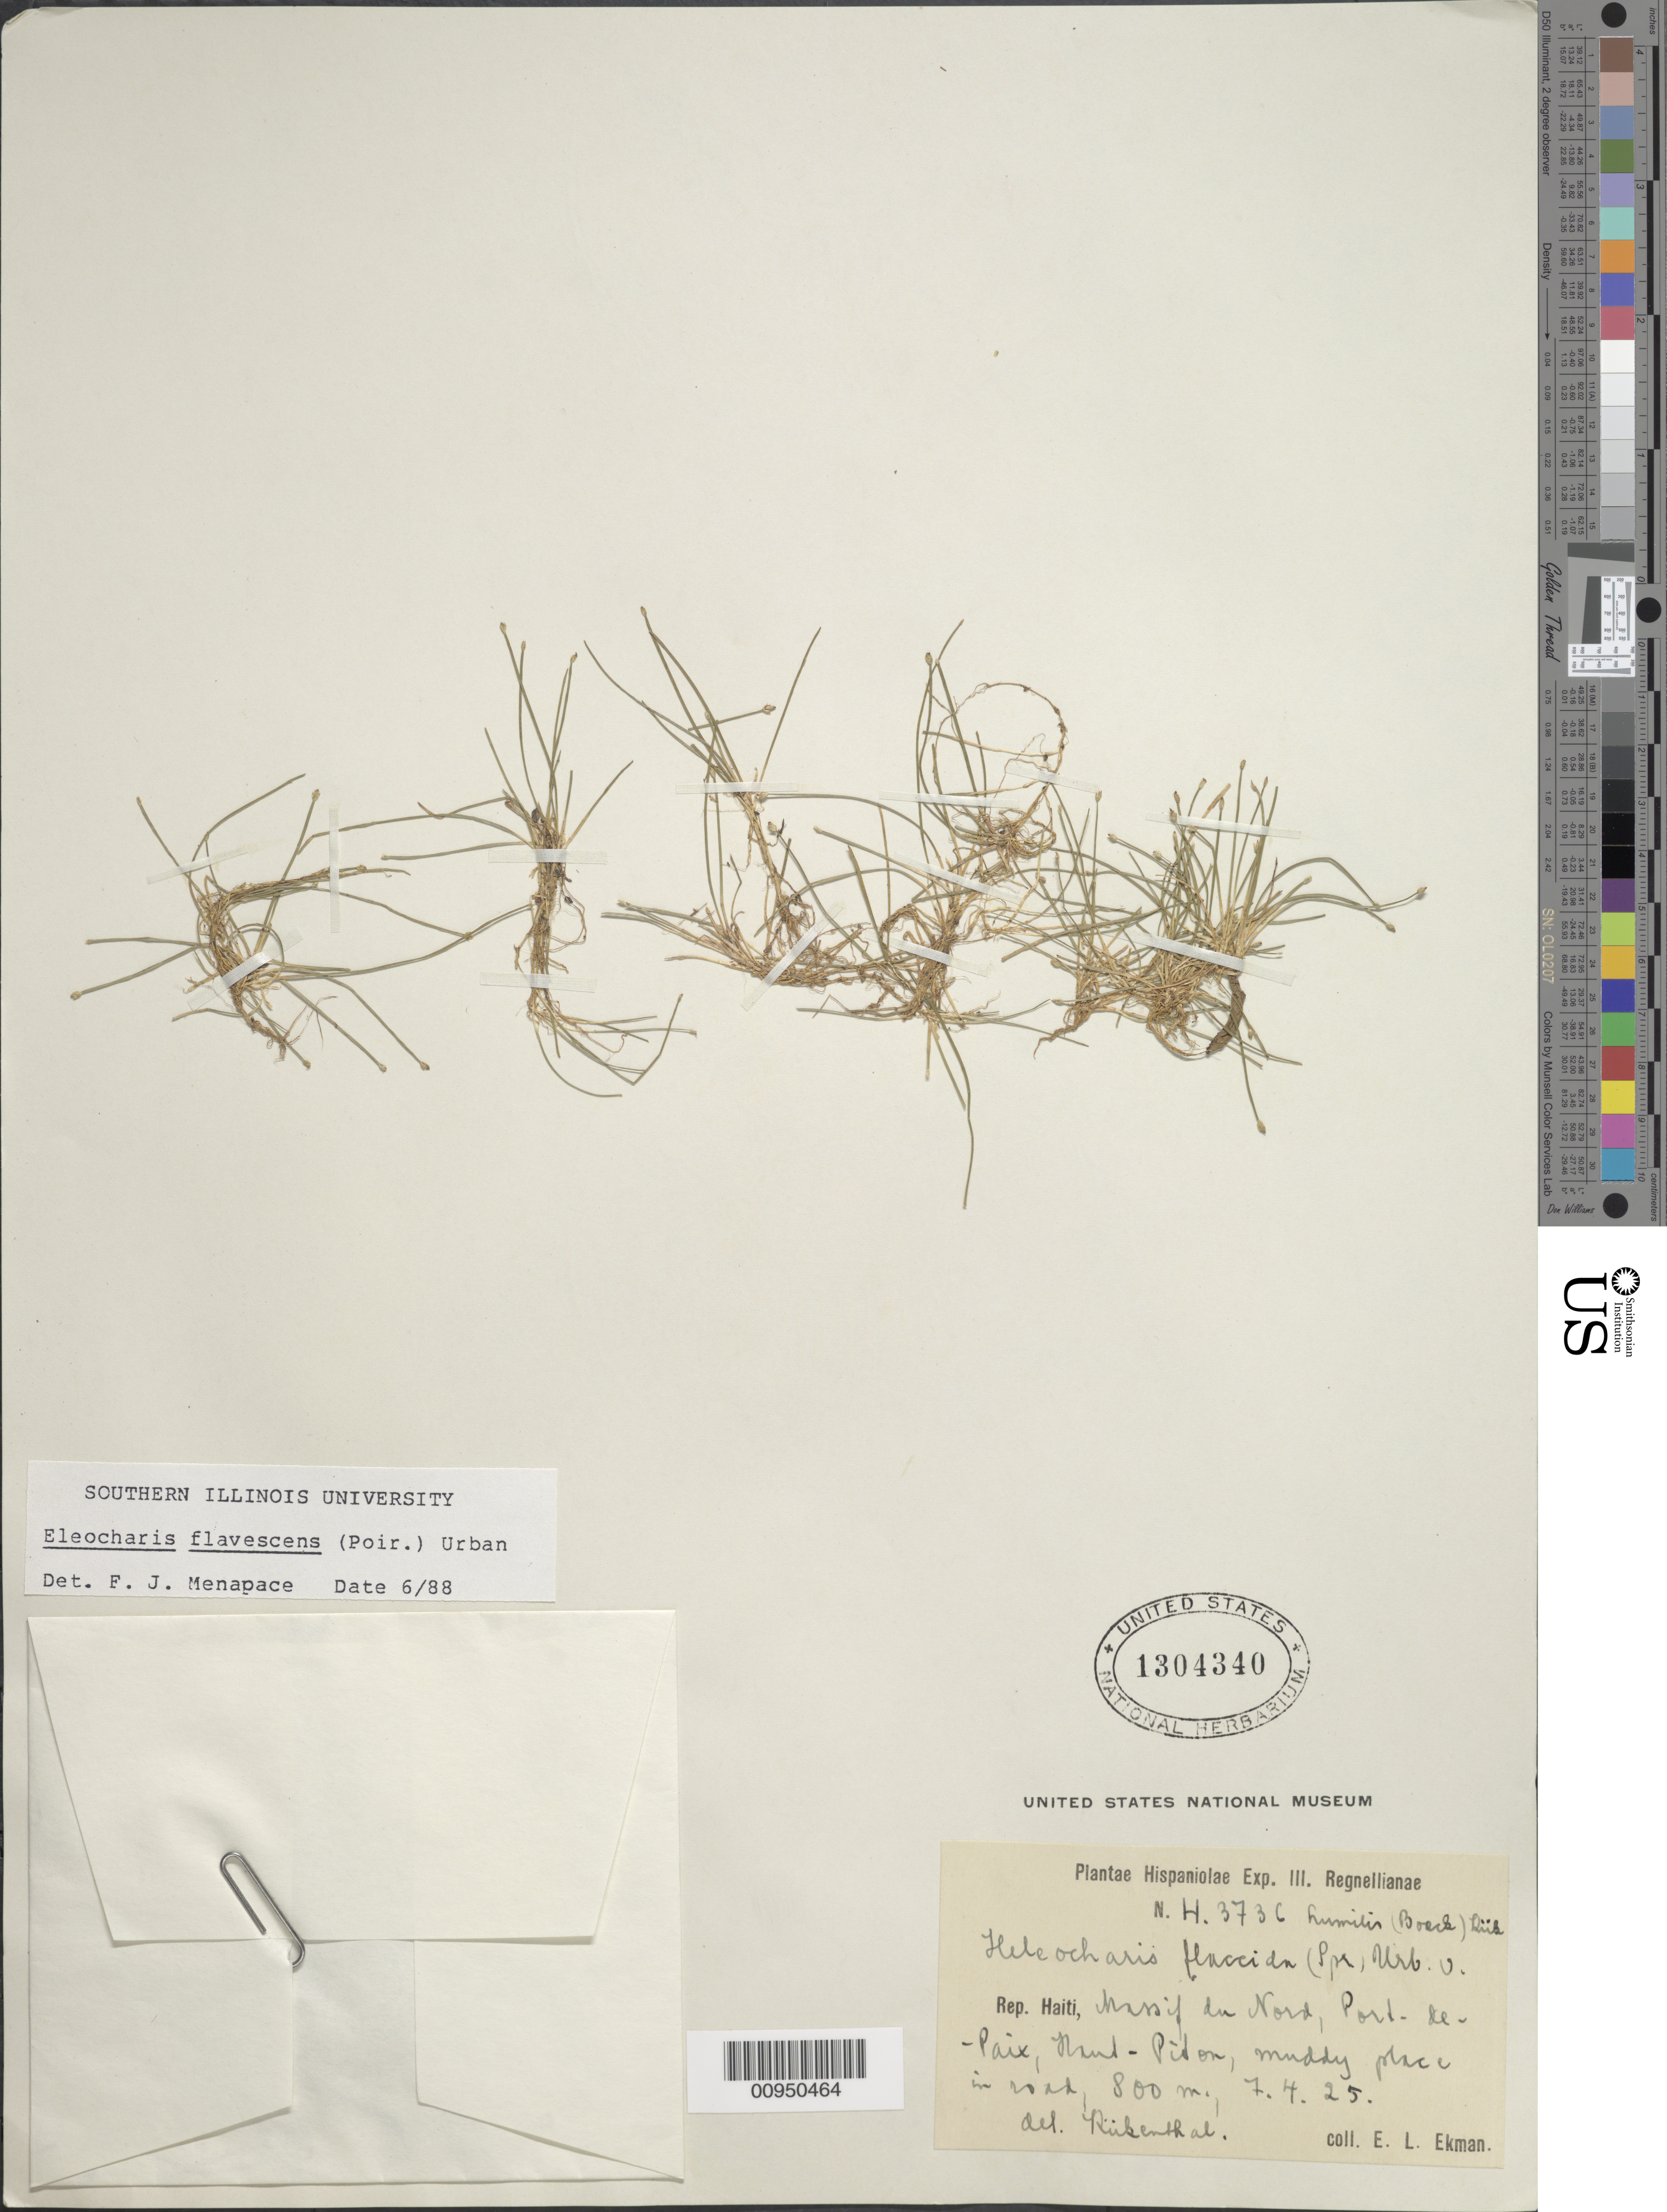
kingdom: Plantae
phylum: Tracheophyta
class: Liliopsida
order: Poales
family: Cyperaceae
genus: Eleocharis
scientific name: Eleocharis flavescens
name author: (Poir.) Urb.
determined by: Menapace, F. J.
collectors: E. L. Ekman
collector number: H 3736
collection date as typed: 07 Apr 1925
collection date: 1925-04-07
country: Haiti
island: Hispaniola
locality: Massif du Nord, Port de Paix, Haut Pìton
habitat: Muddy place in road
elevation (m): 800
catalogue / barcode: US 1304340